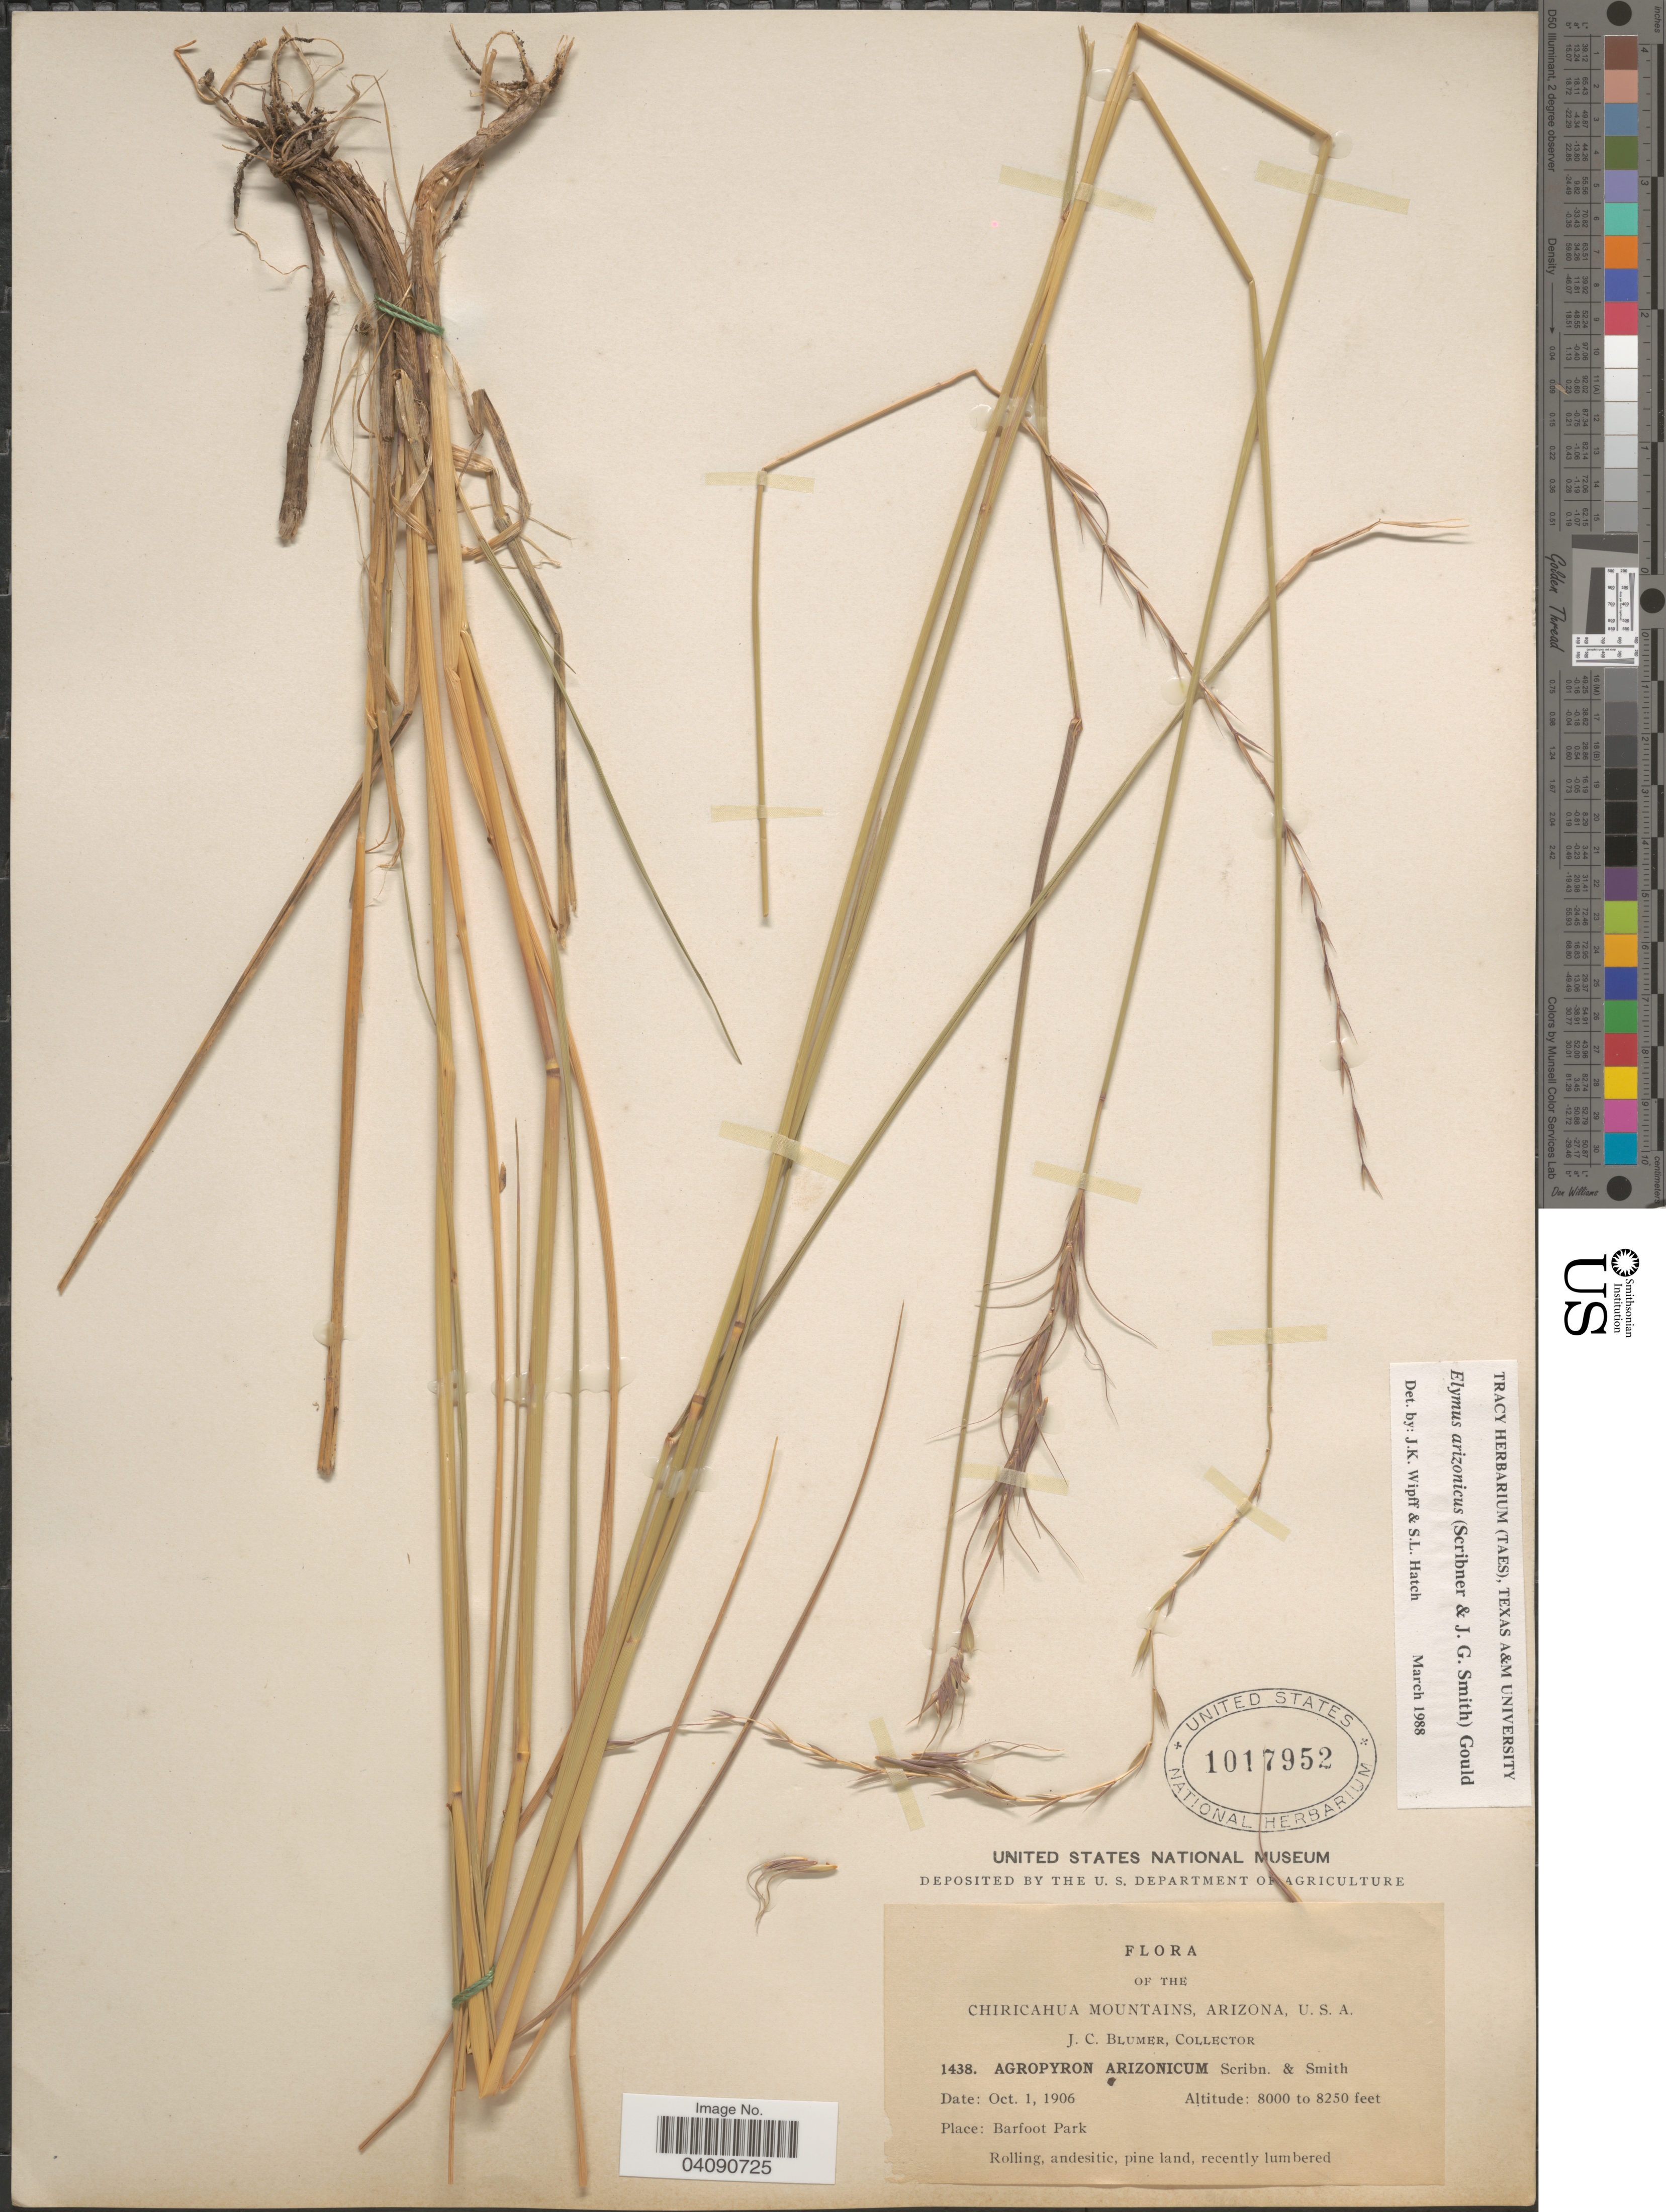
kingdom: Plantae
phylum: Tracheophyta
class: Liliopsida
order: Poales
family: Poaceae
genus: Elymus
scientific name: Elymus arizonicus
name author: (Scribn. & J.G. Sm.) Gould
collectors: J. C. Blumer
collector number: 1438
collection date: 1906-10-01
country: United States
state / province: Arizona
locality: Chiricahua Mountains. Barfoot Park.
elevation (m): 2438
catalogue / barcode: US 1017952